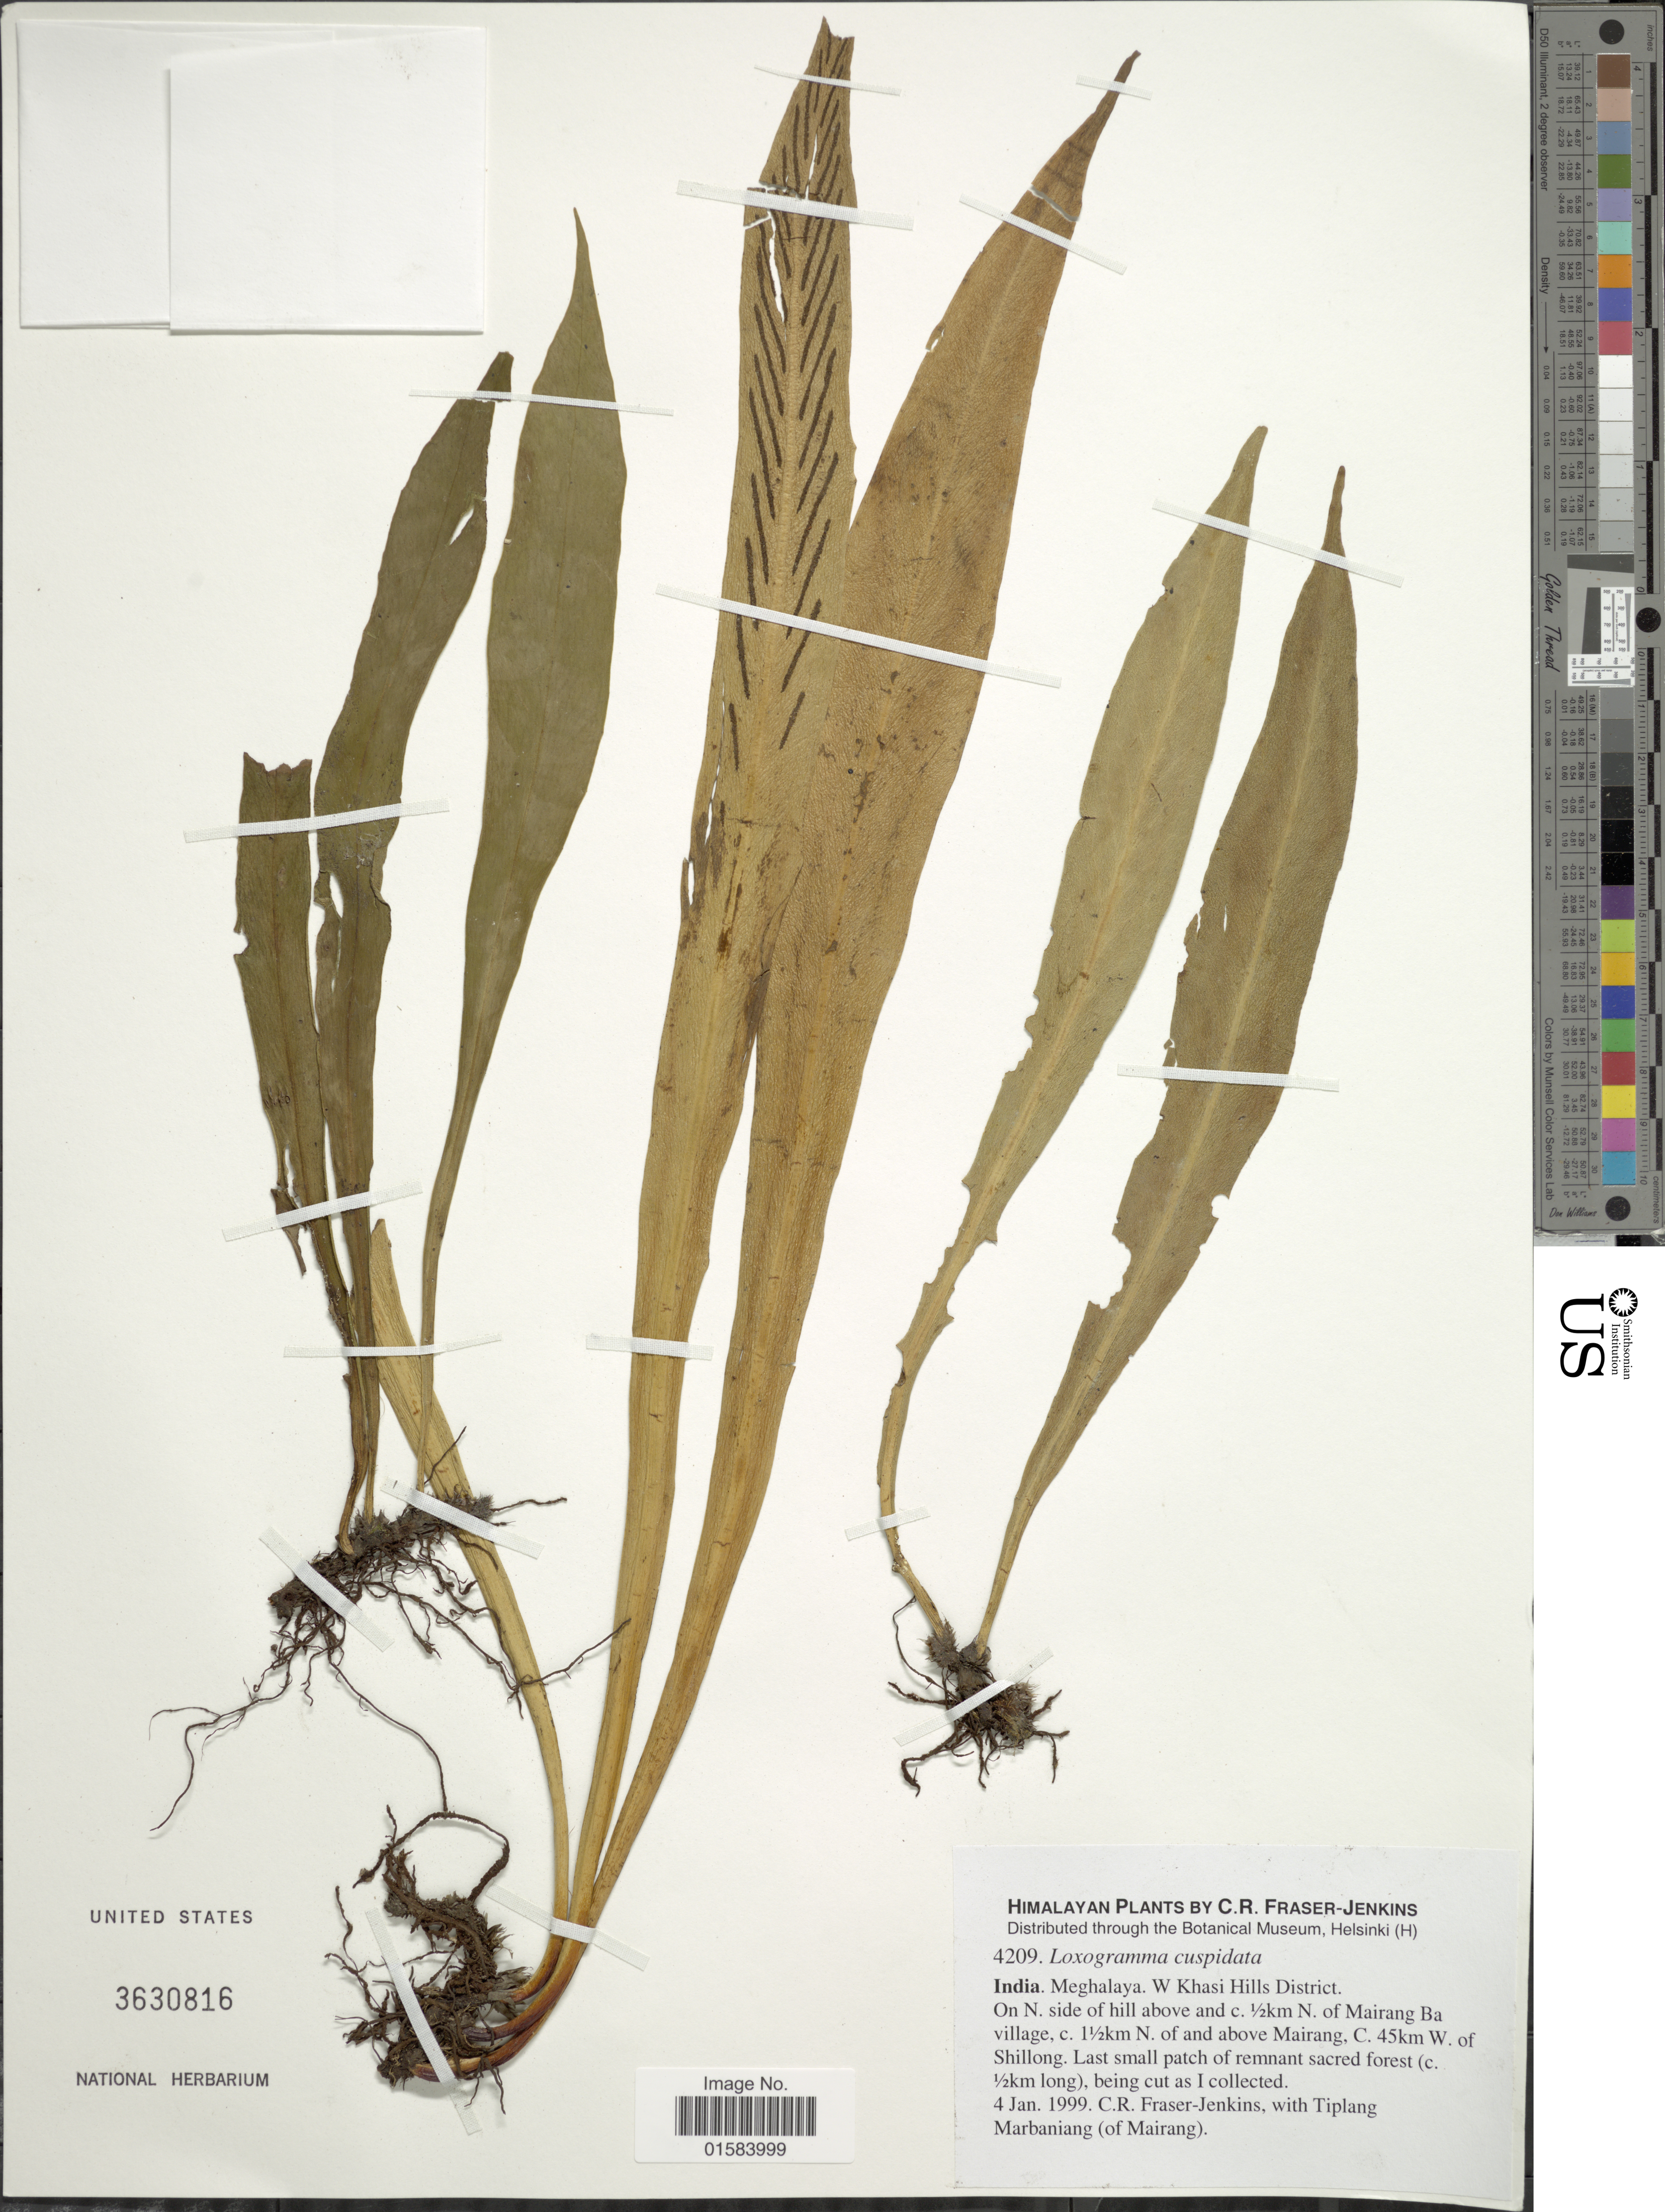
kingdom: Plantae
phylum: Tracheophyta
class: Polypodiopsida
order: Polypodiales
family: Polypodiaceae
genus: Loxogramme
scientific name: Loxogramme cuspidata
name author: (Zenker) M.G. Price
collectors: C. R. Fraser-Jenkins & T. Marbaniang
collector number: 4209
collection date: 1999-01-04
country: India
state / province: Meghalaya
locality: W Khasi Hills District. On N side of hill above and c. ½km N. of Mairang Ba village, c1½km N of and above Mairang, C.45km W. of Shillong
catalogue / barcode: US 3630816